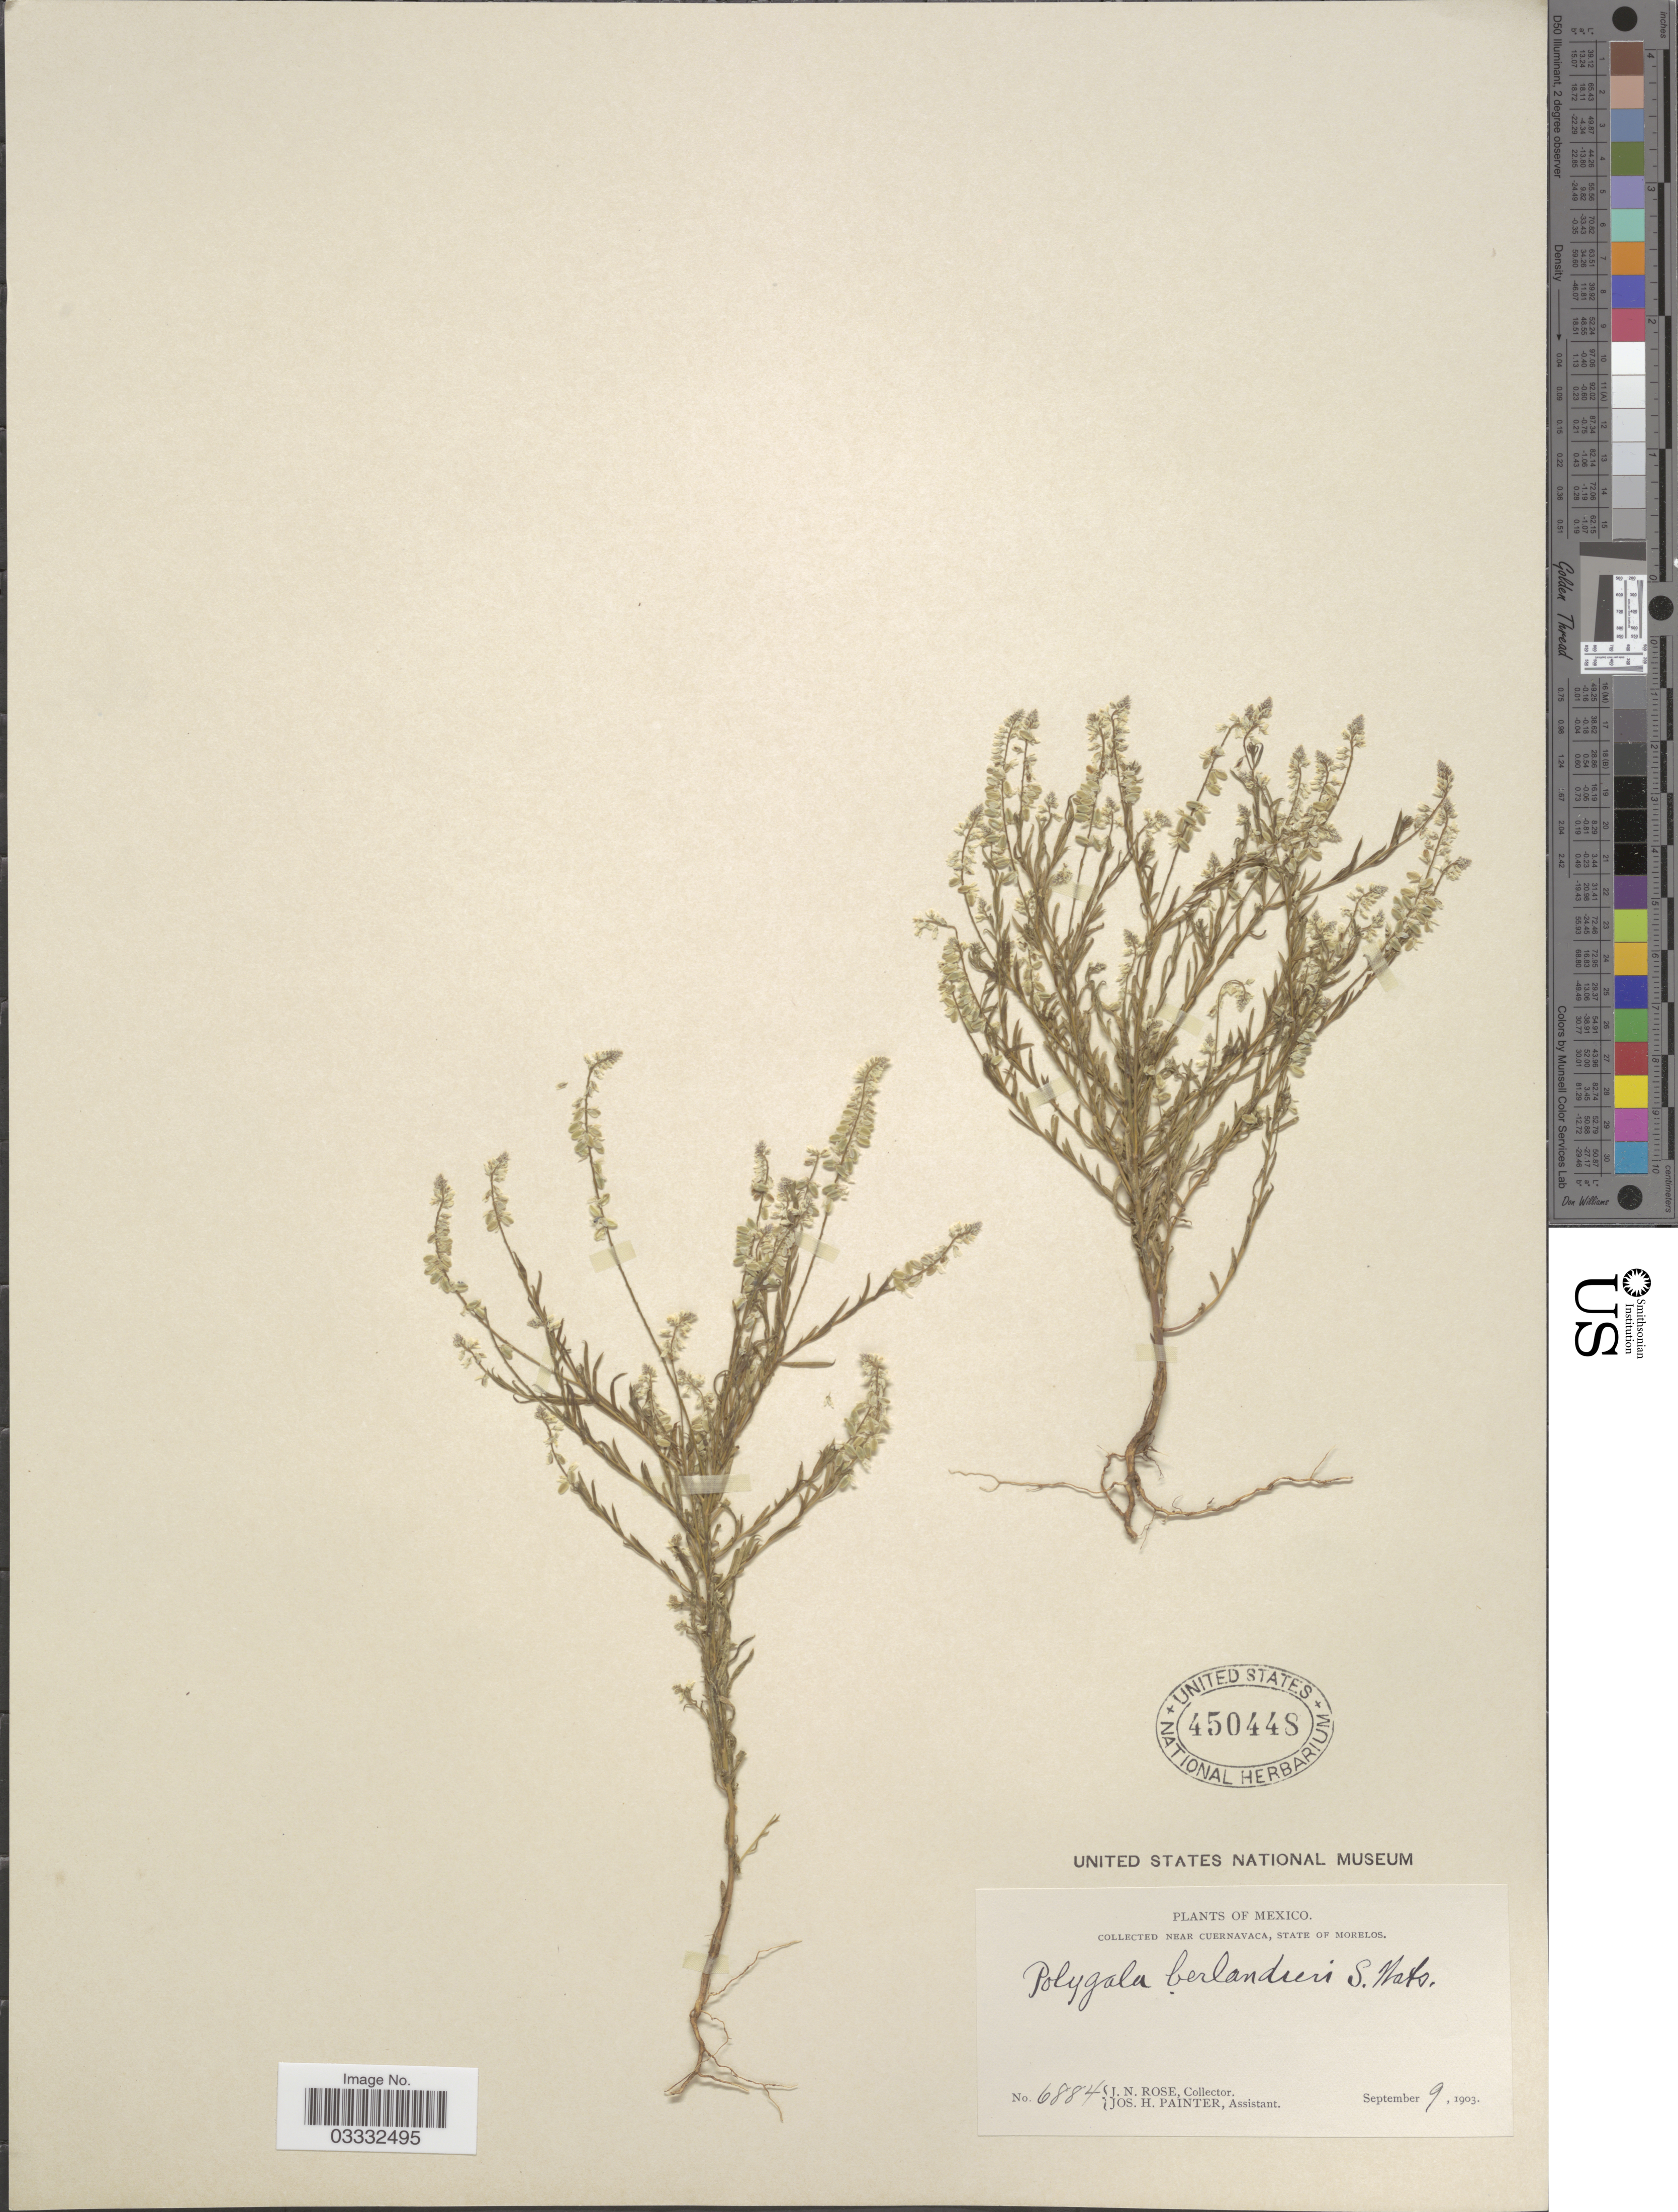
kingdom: Plantae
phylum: Tracheophyta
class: Magnoliopsida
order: Fabales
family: Polygalaceae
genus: Polygala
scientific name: Polygala berlandieri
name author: S. Watson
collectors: J. N. Rose & J. H. Painter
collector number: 6884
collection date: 1903-09-09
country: Mexico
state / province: Morelos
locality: Near Cuernavaca.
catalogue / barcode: US 450448